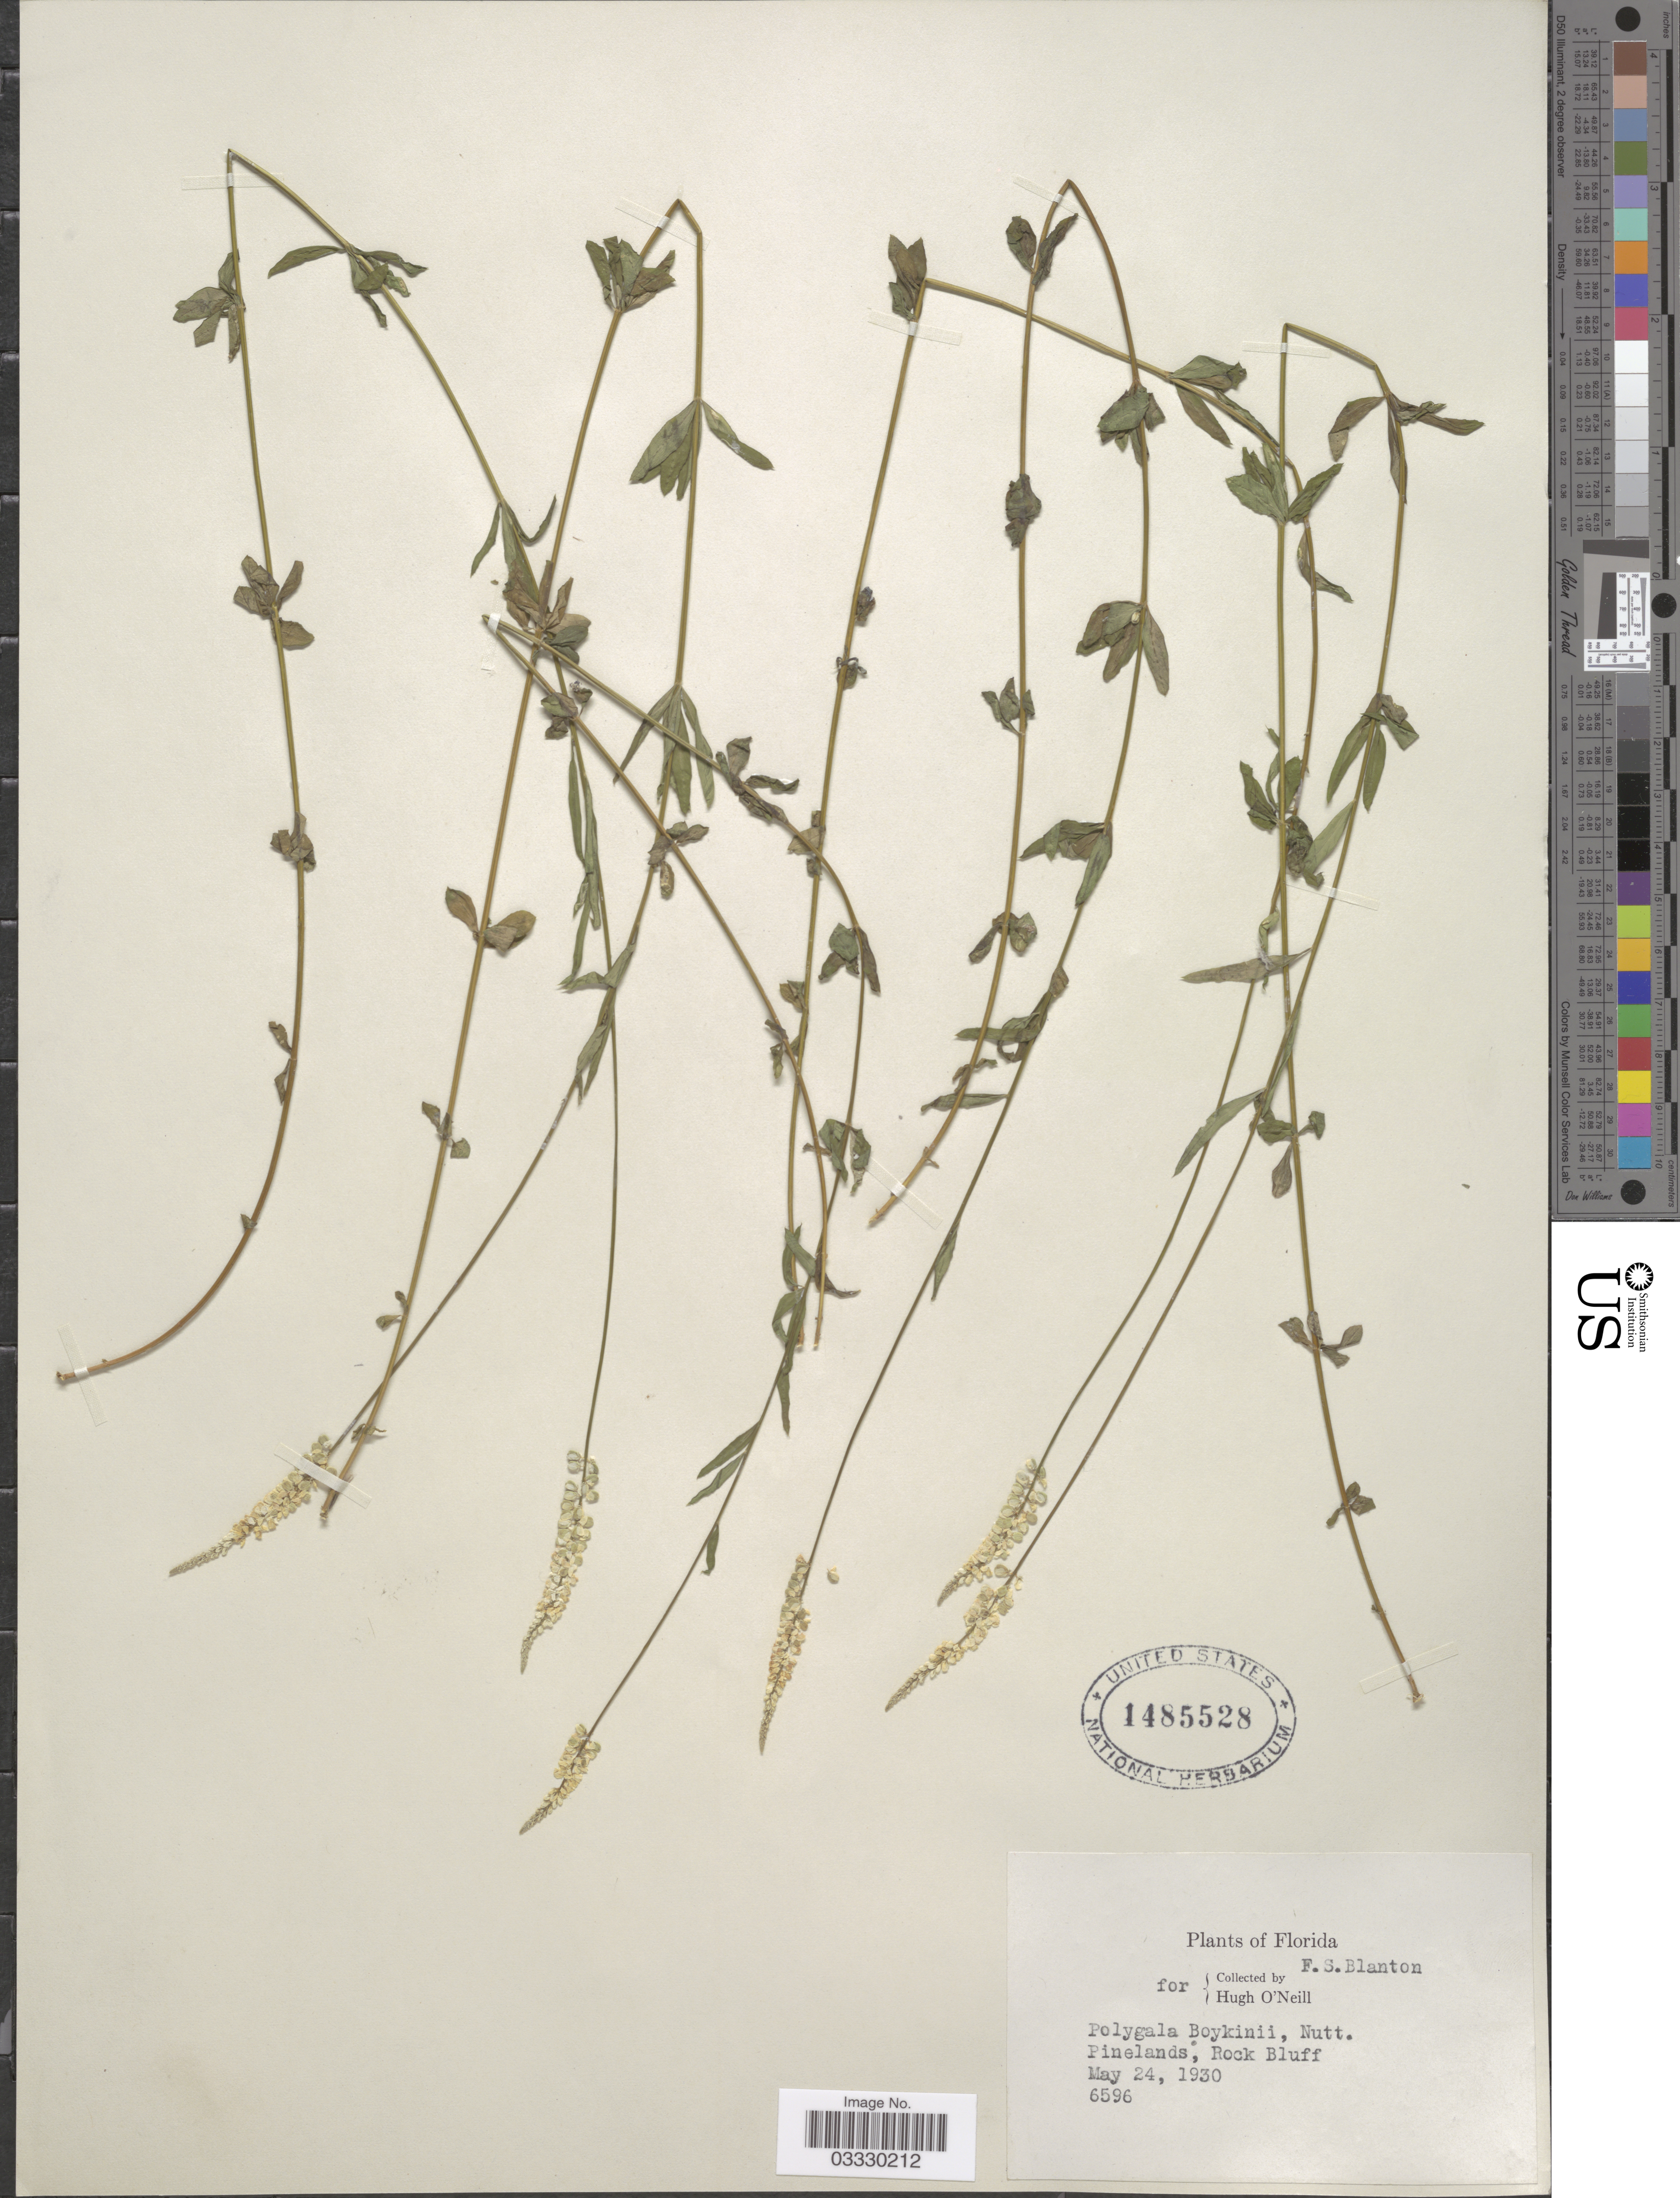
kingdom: Plantae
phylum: Tracheophyta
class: Magnoliopsida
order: Fabales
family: Polygalaceae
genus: Polygala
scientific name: Polygala boykinii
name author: Nutt.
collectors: F. S. Blanton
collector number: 6596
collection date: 1930-05-24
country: United States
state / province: Florida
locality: Pinelands, Rock Bluff.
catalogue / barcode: US 1485528